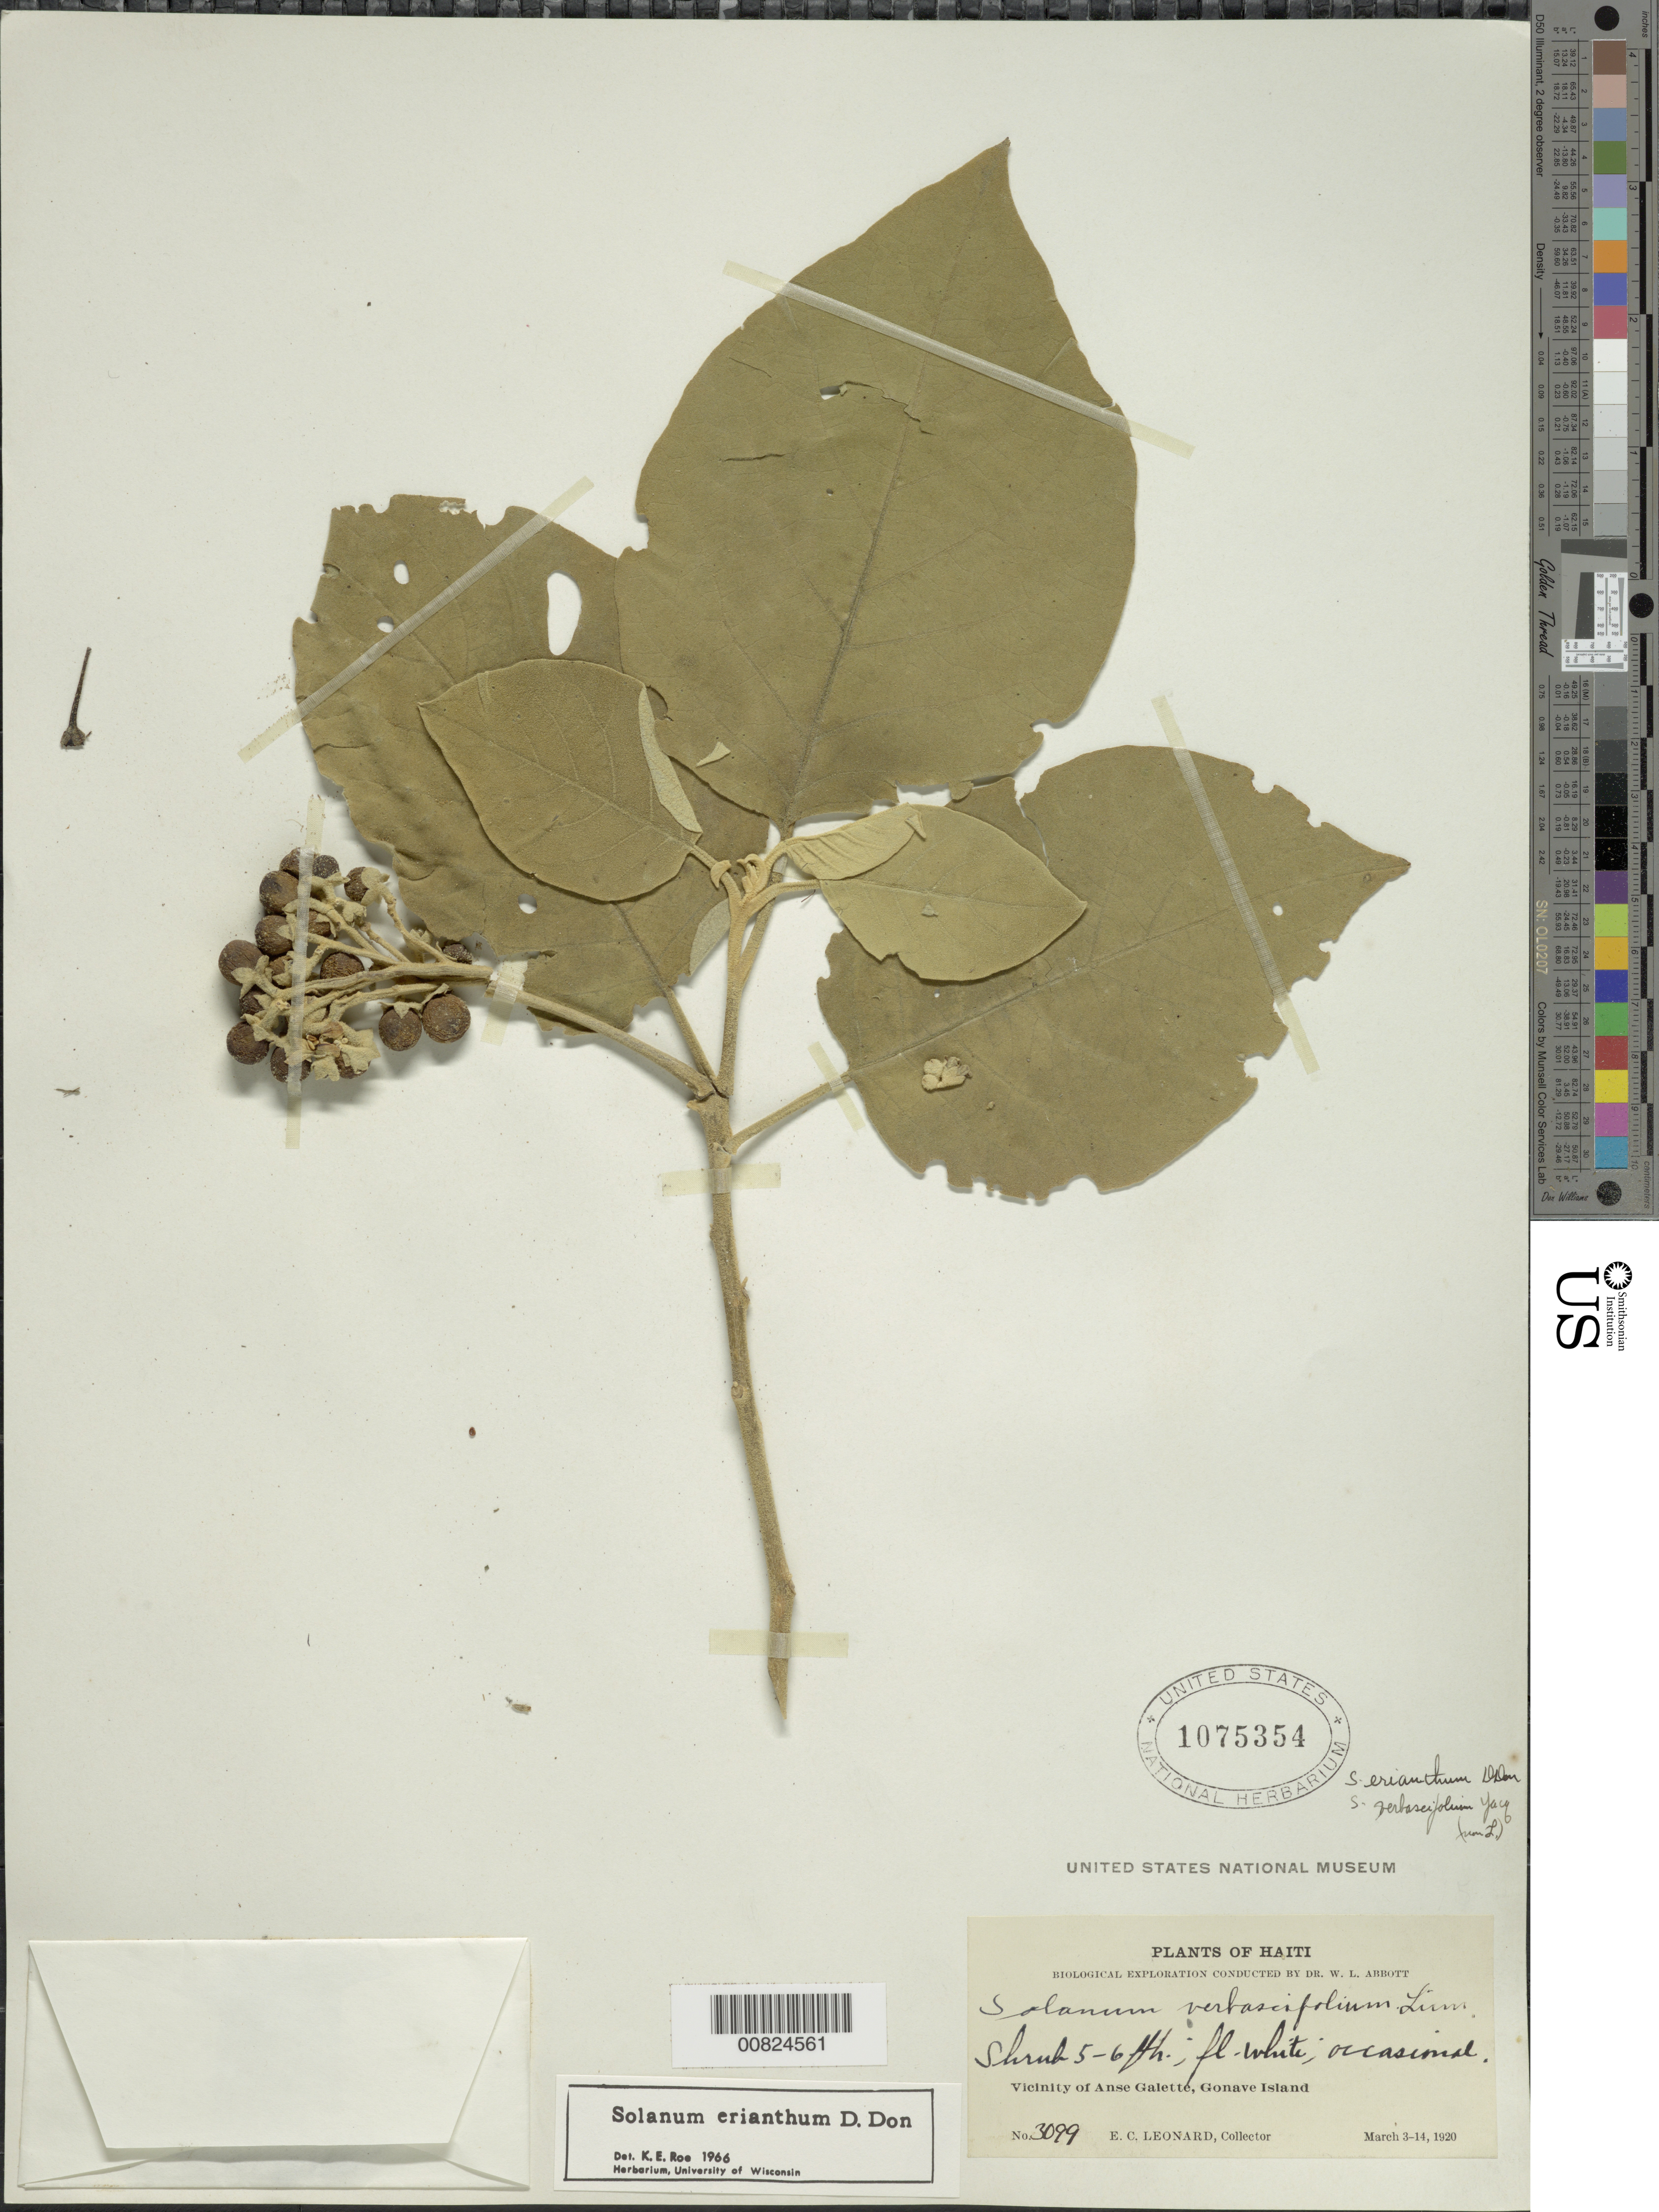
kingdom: Plantae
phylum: Tracheophyta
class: Magnoliopsida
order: Solanales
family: Solanaceae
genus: Solanum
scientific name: Solanum erianthum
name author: D. Don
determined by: Roe, K. E.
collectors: E. C. Leonard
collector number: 3099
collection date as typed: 03 Mar 1920 to 14 Mar 1920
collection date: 1920-03-03/1920-03-14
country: Haiti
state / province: Ouest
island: Île de la Gonâve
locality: Vicinity of Anse Galette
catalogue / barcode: US 1075354